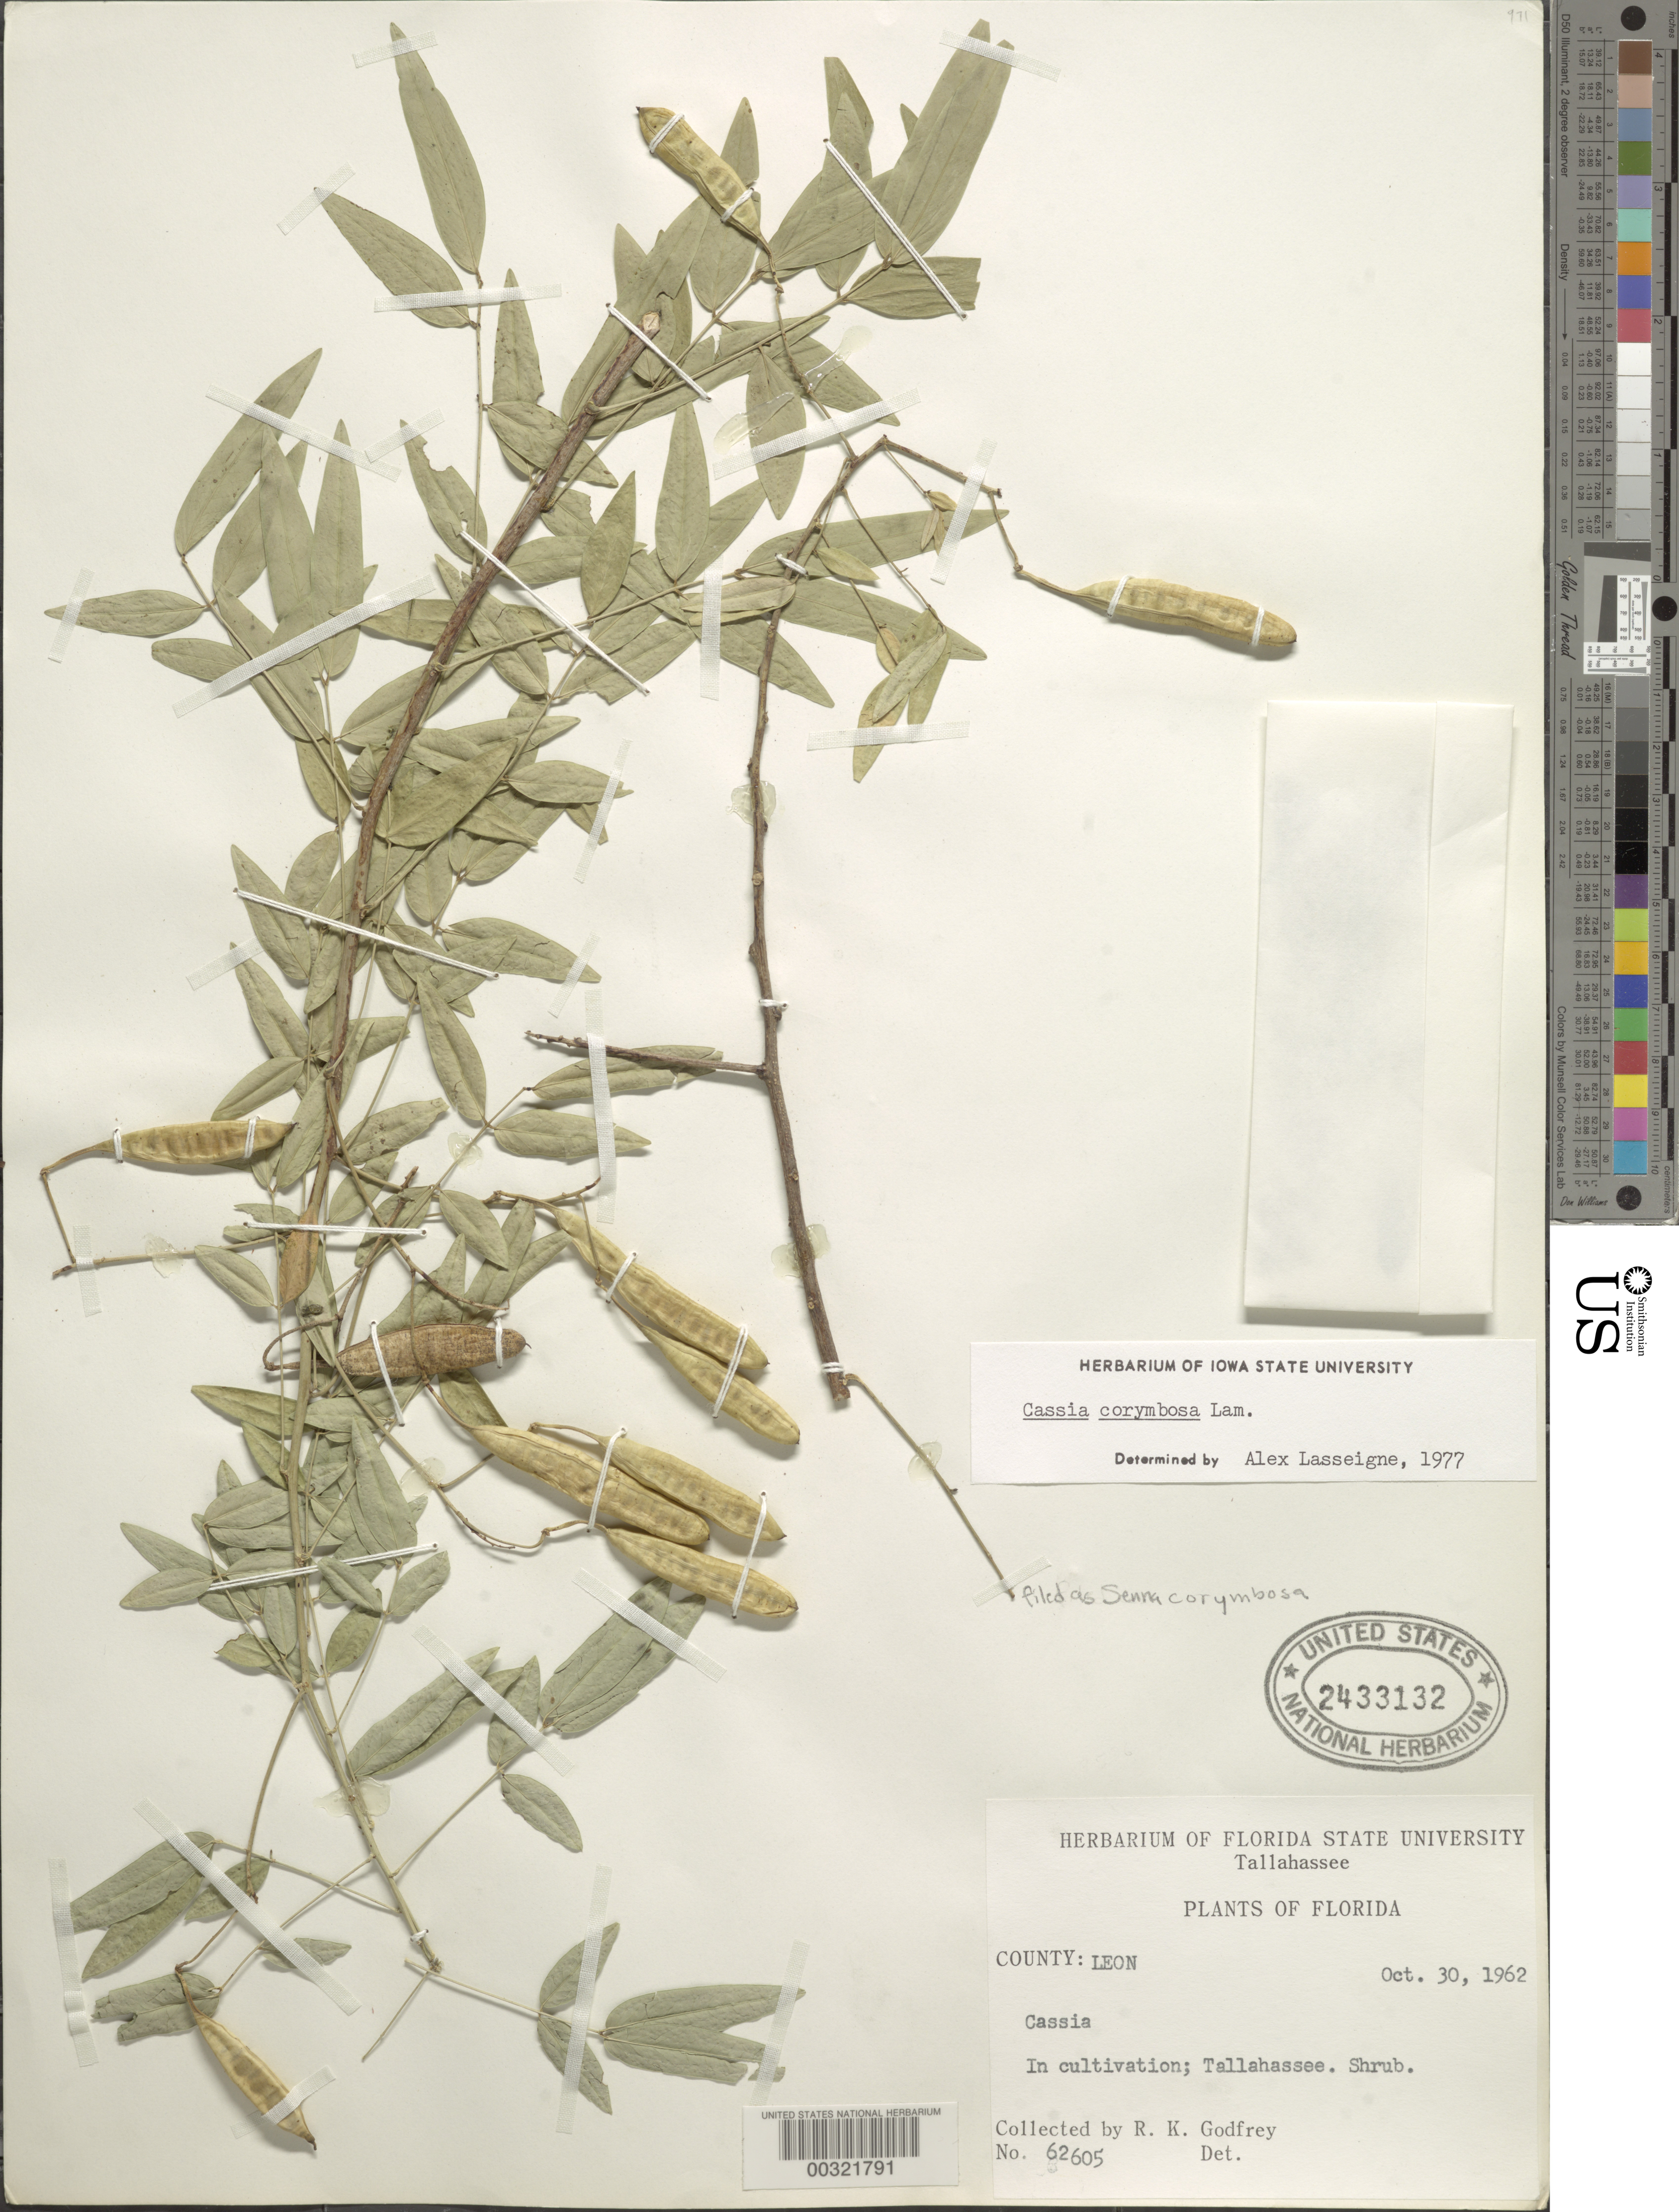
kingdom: Plantae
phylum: Tracheophyta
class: Magnoliopsida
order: Fabales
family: Fabaceae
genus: Senna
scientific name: Senna corymbosa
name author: (Lam.) H.S. Irwin & Barneby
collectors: R. K. Godfrey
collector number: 62605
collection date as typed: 30 Oct 1962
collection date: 1962-10-30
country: United States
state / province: Florida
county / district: Leon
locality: Tallahassee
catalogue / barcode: US 2433132